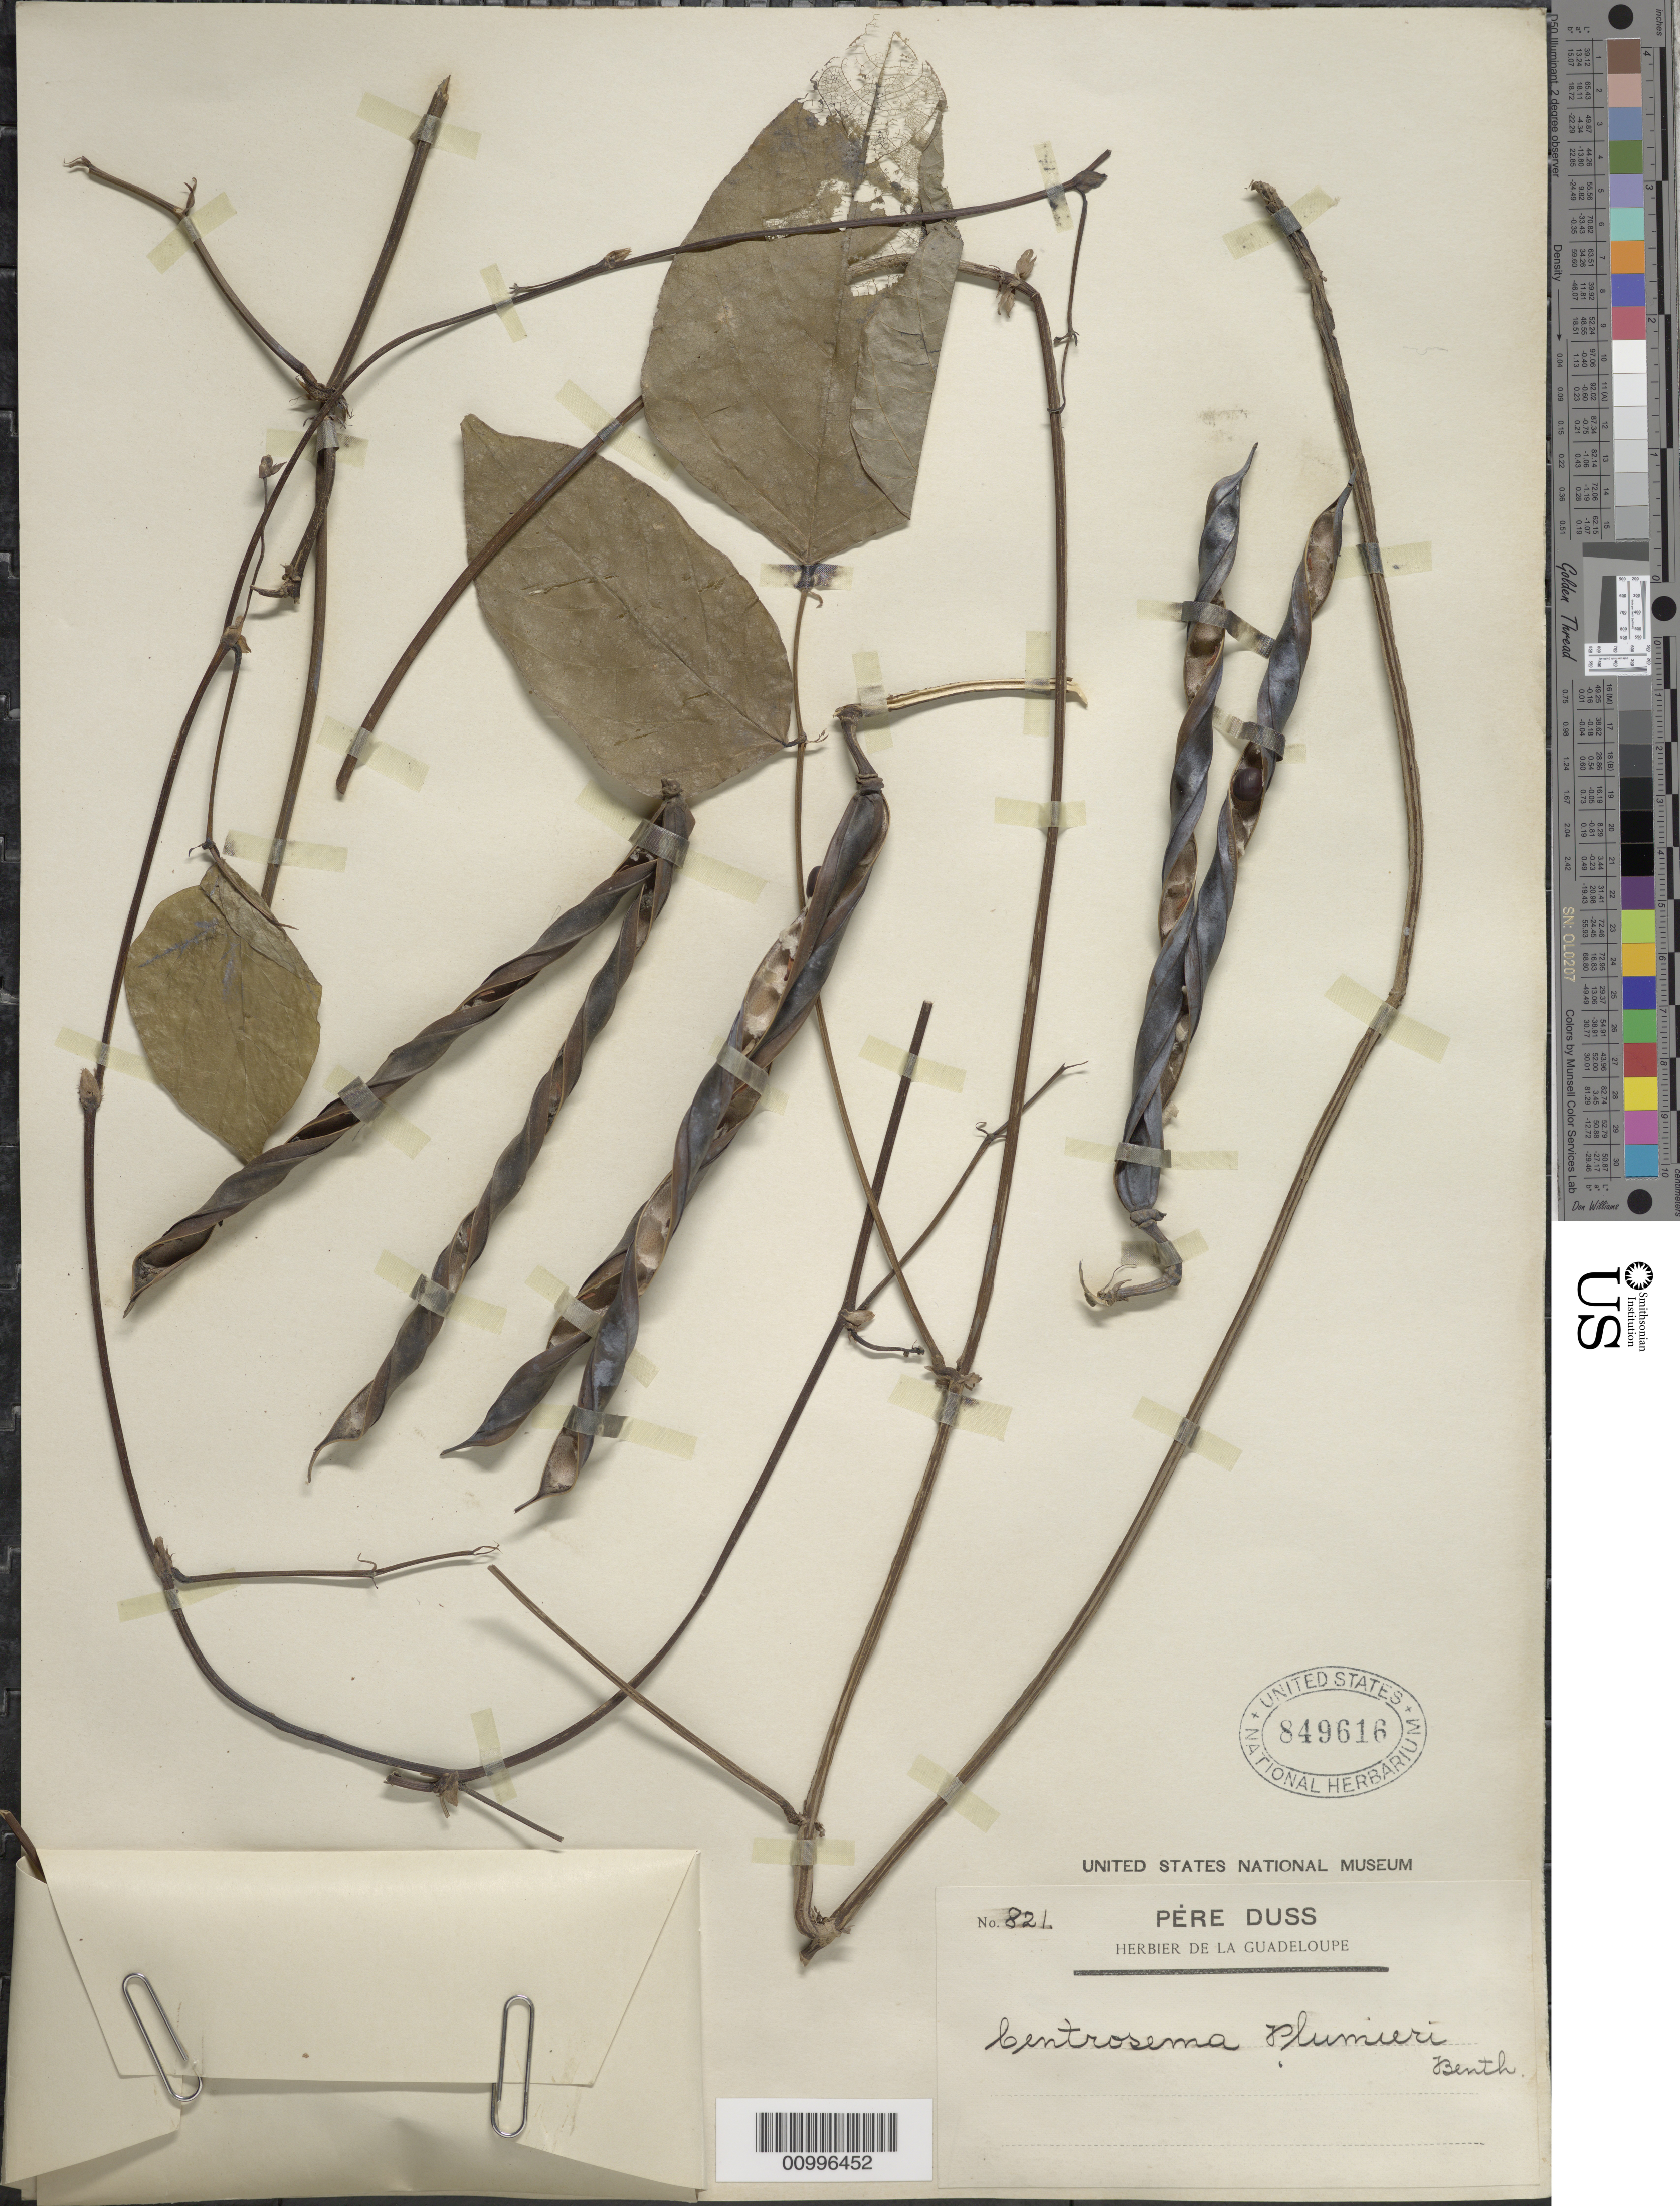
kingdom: Plantae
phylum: Tracheophyta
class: Magnoliopsida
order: Fabales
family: Fabaceae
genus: Centrosema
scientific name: Centrosema plumieri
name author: (Turpin ex Pers.) Benth.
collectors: Père Duss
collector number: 821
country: Guadeloupe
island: Basse Terre [Guadeloupe]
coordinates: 0 N, 0 E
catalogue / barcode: US 849616